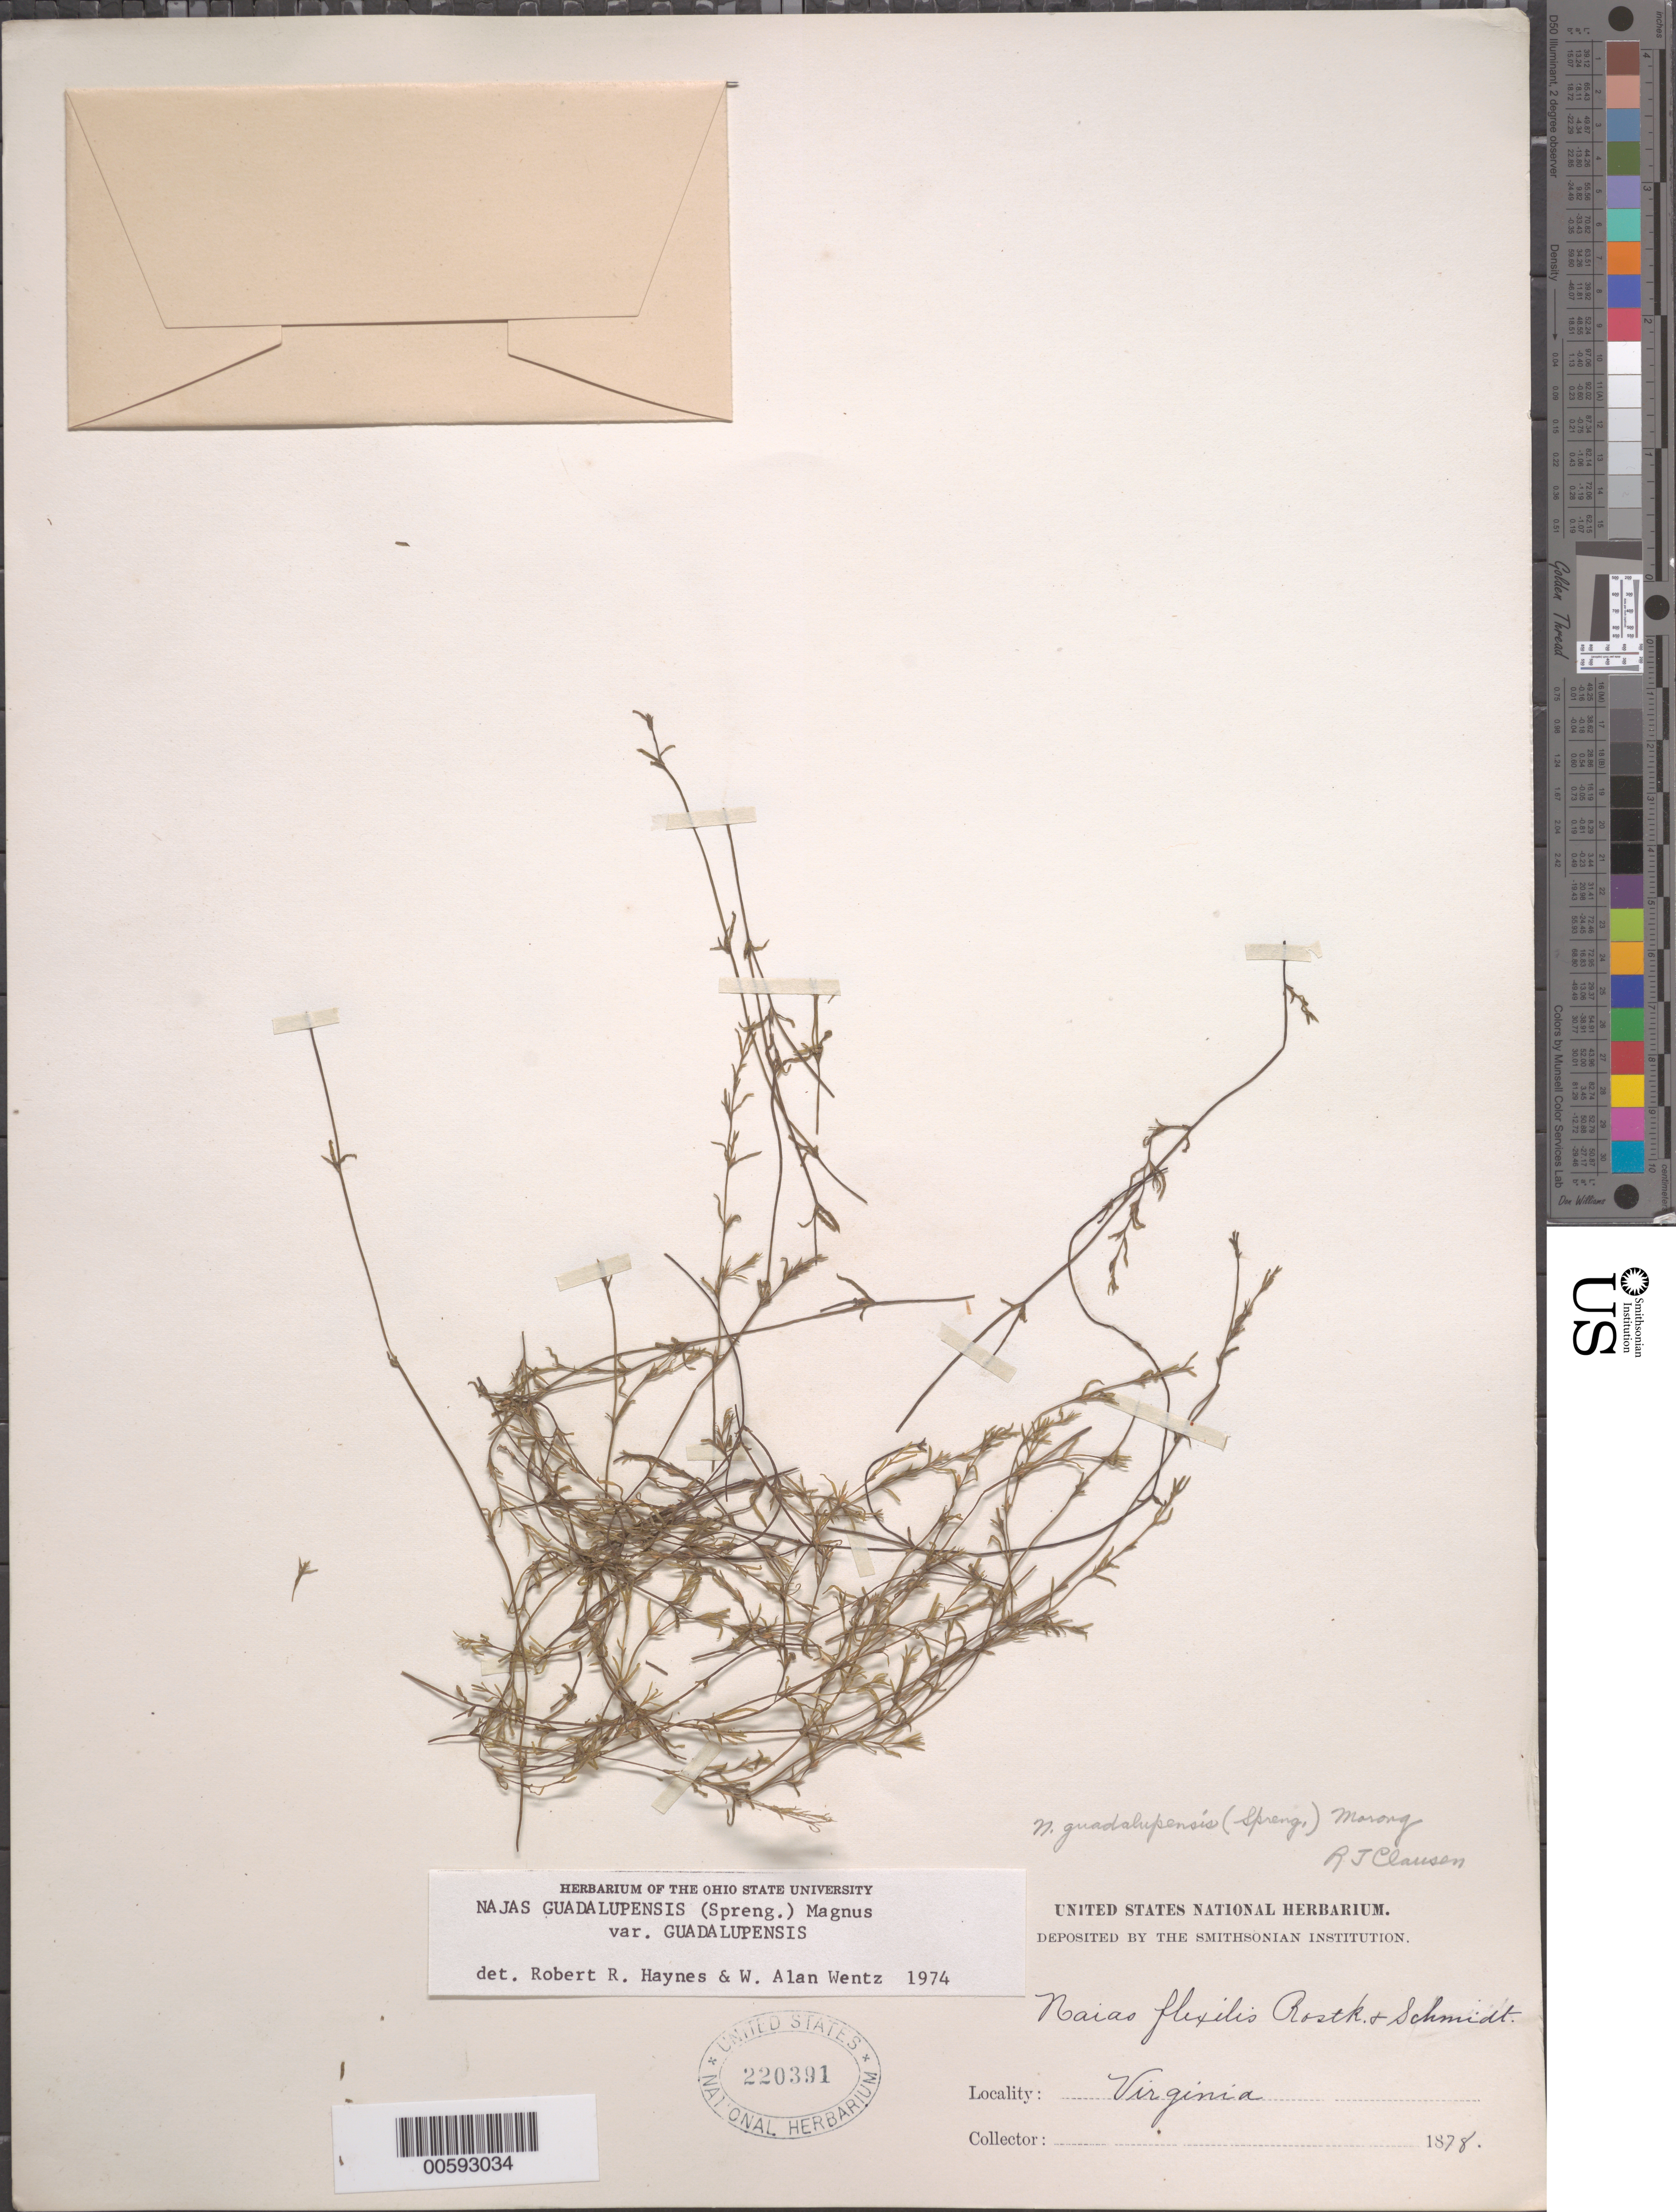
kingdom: Plantae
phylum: Tracheophyta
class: Liliopsida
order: Alismatales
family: Hydrocharitaceae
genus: Najas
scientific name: Najas guadalupensis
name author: (Spreng.) Magnus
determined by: Haynes, R. R.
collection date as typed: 1878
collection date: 1878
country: United States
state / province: Virginia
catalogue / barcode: US 220391